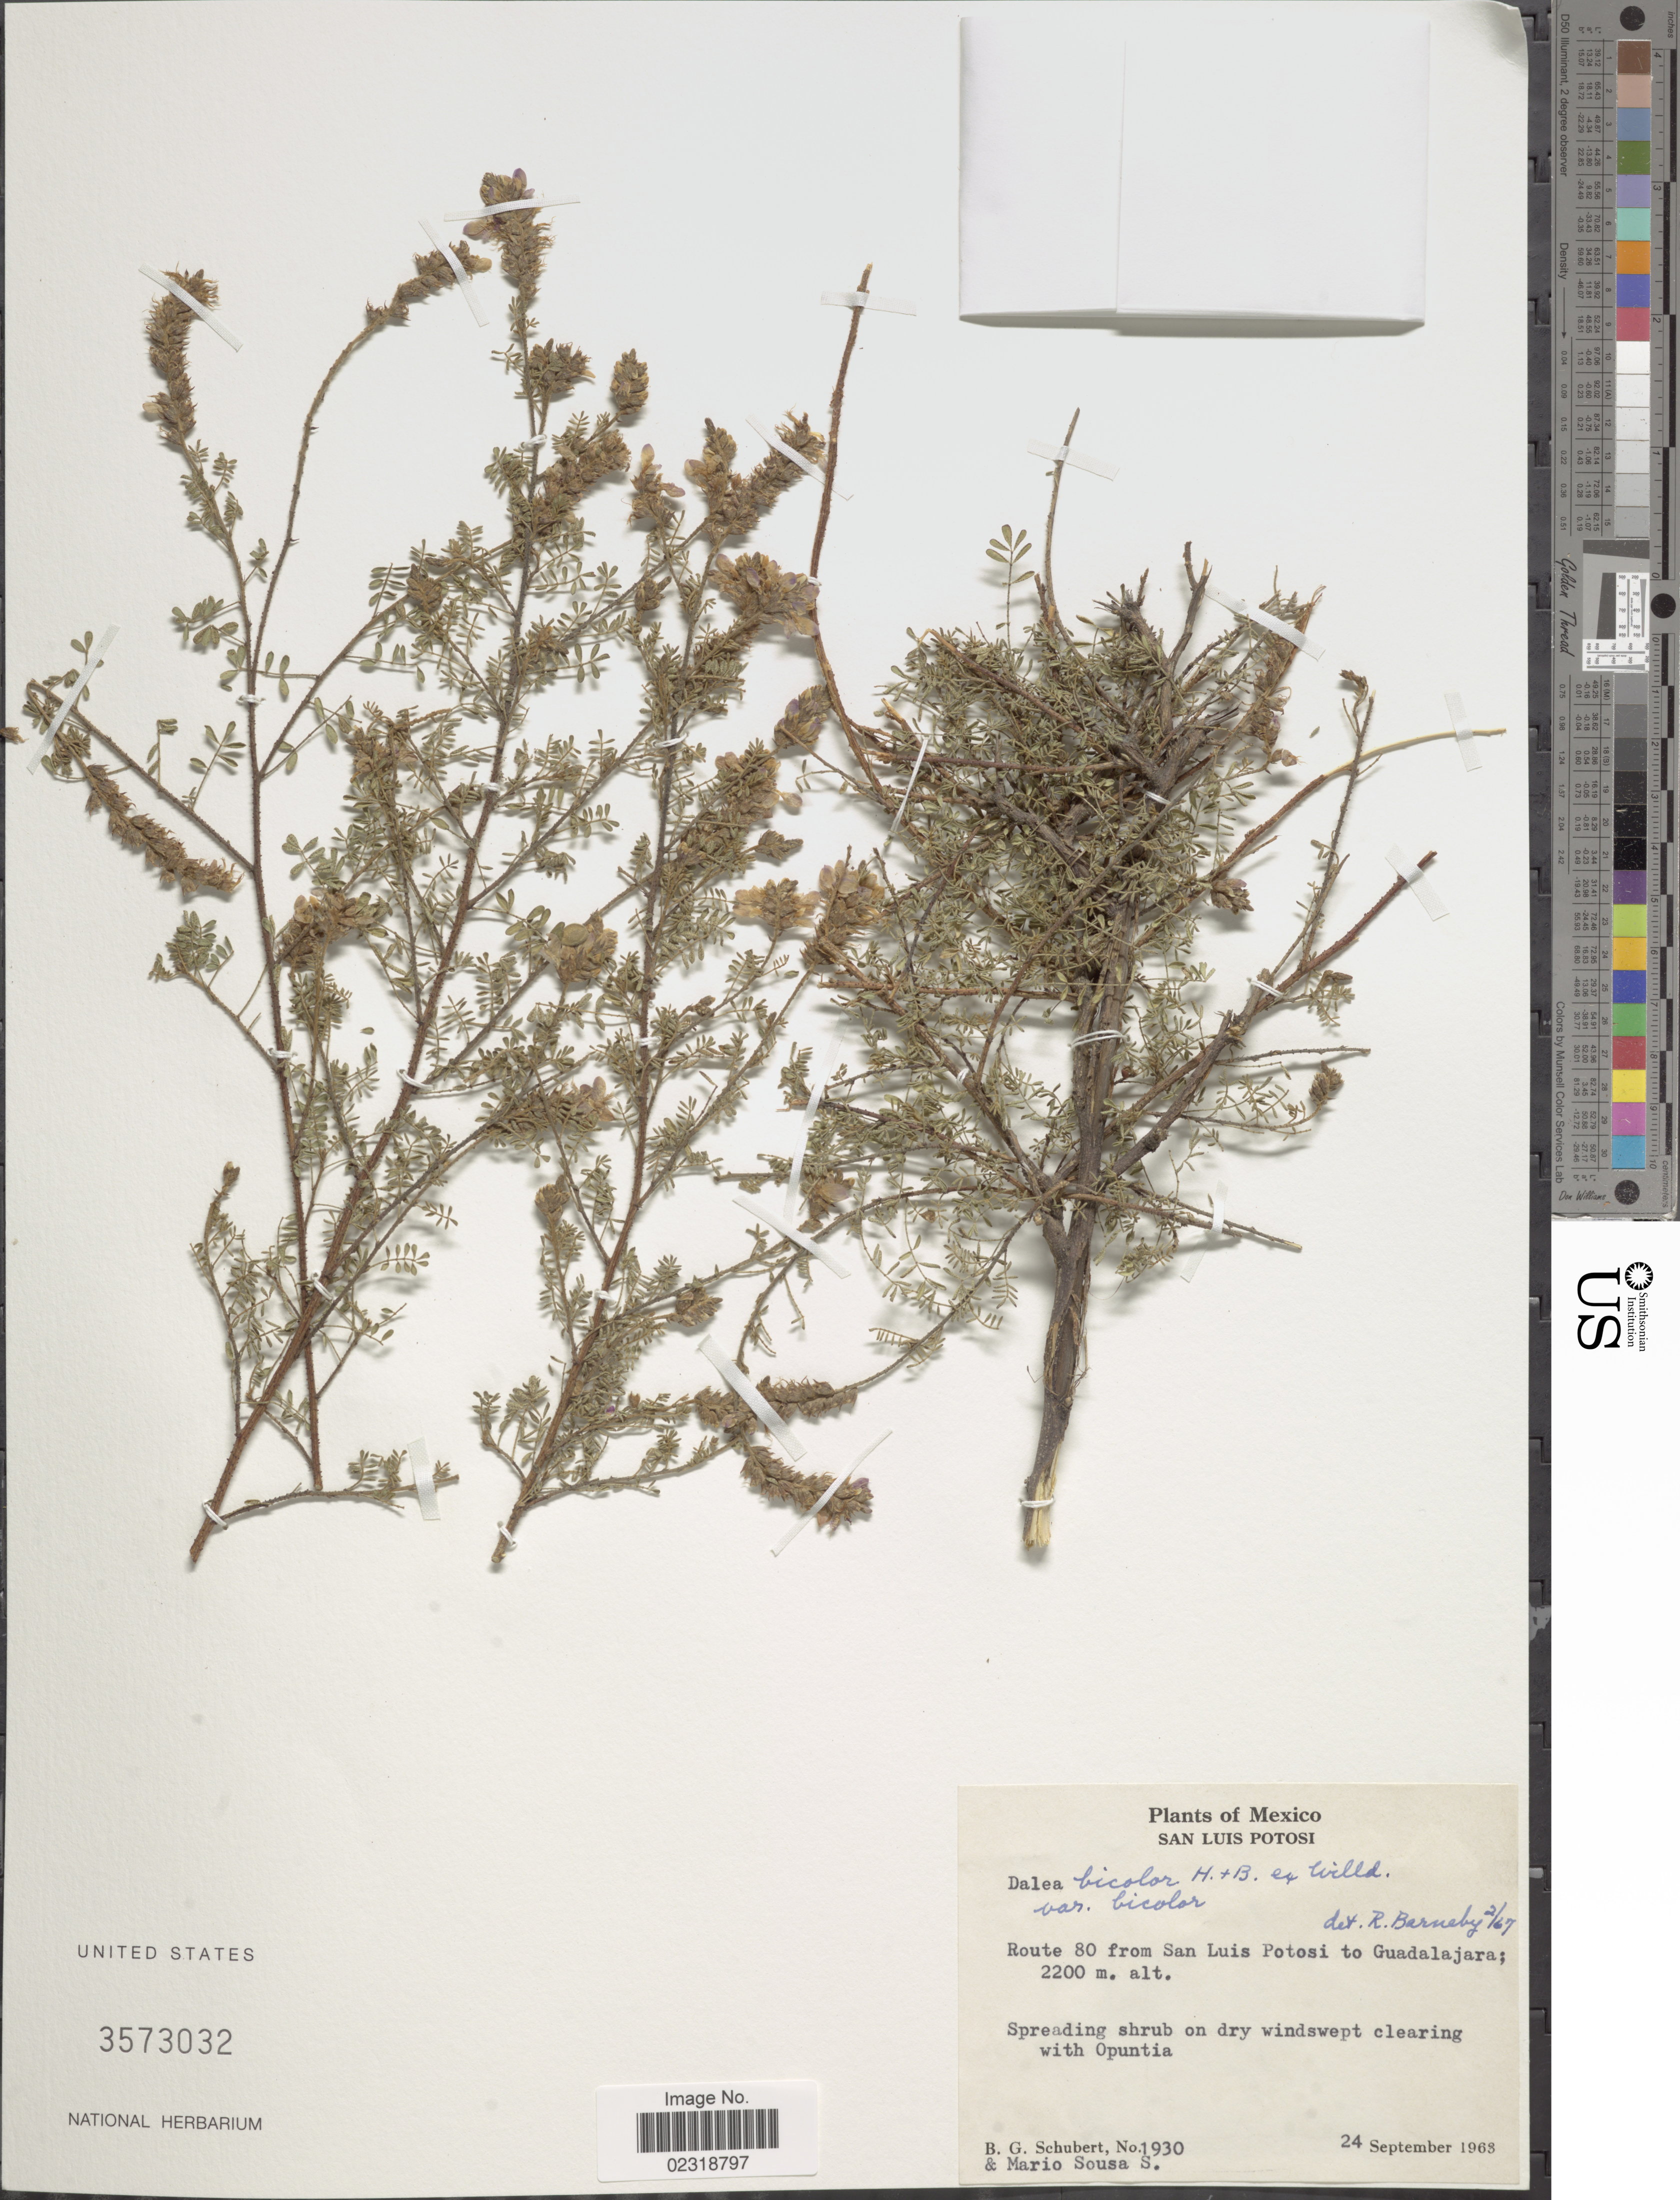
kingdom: Plantae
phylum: Tracheophyta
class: Magnoliopsida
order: Fabales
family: Fabaceae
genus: Dalea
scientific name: Dalea bicolor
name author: Humb. & Bonpl. ex Willd.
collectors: B. Schubert & M. Sousa S.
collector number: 1930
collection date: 1963-09-24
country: Mexico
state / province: San Luis Potosí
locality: Route 80 from San Luis Potosi to Guadalajara.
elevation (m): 2200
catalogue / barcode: US 3573032